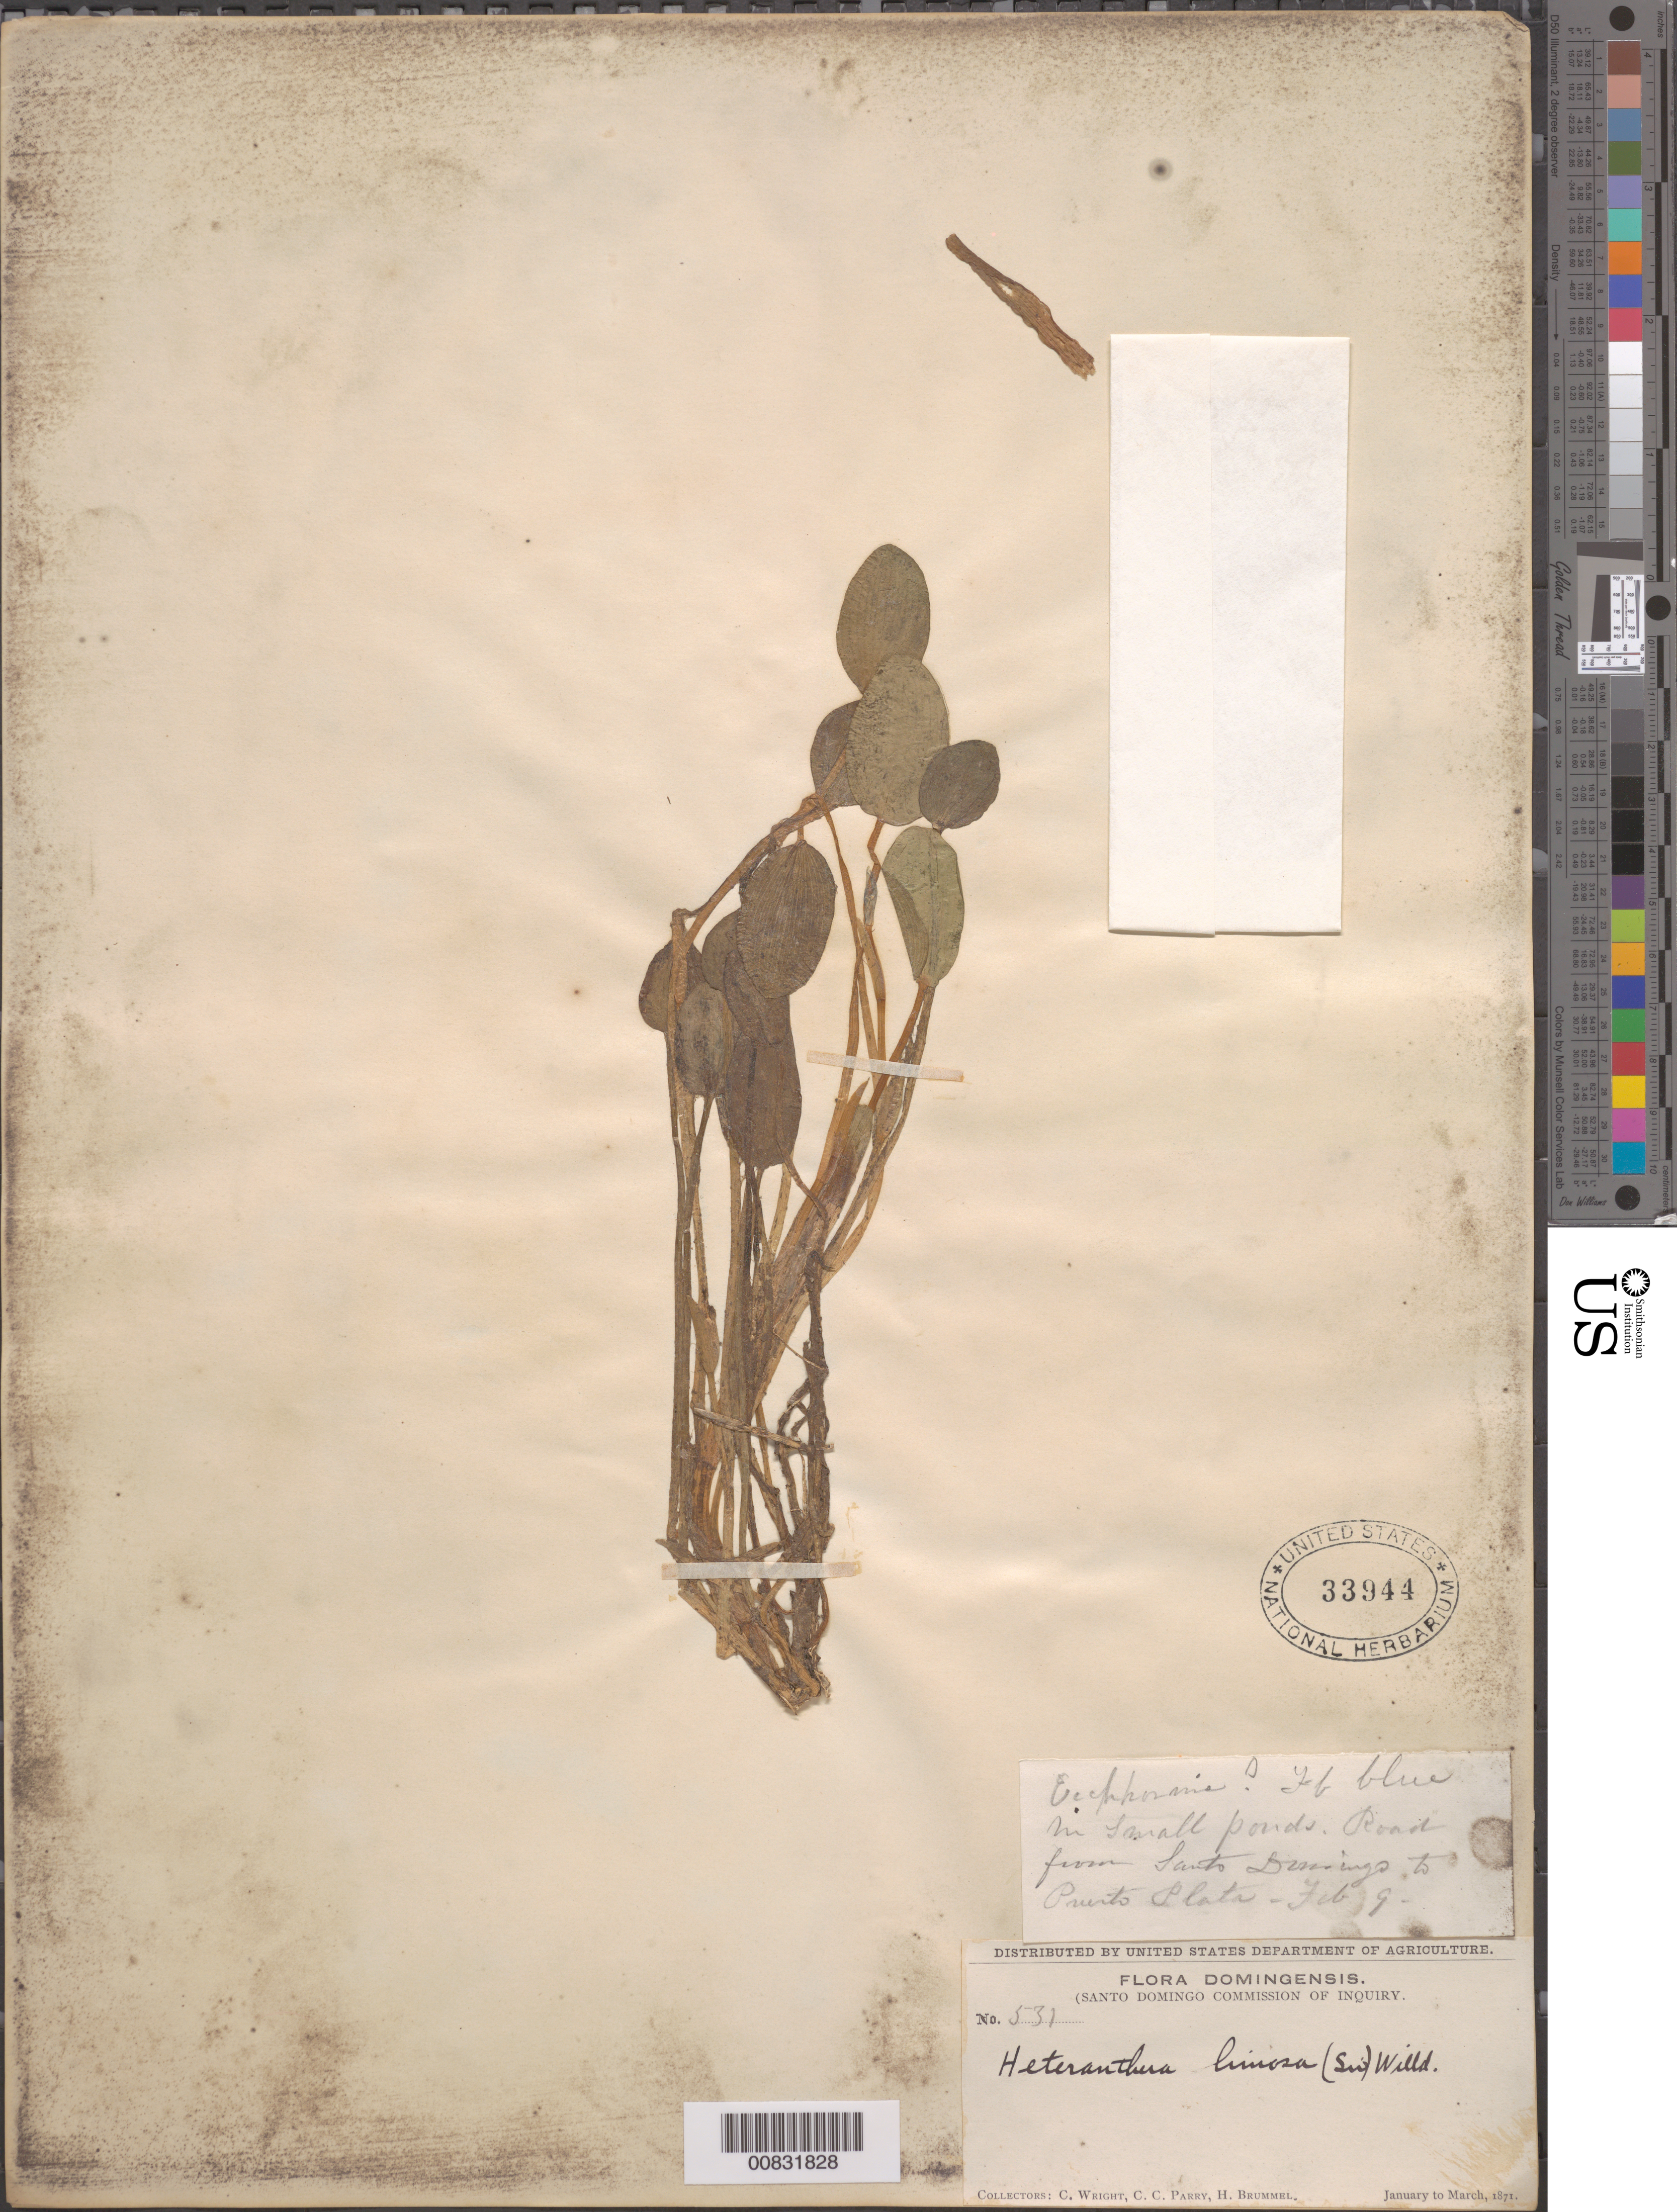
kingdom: Plantae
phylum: Tracheophyta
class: Liliopsida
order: Commelinales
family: Pontederiaceae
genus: Heteranthera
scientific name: Heteranthera limosa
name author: (Sw.) Willd.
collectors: C. Wright, C. C. Parry & H. Brummel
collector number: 531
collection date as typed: Jan 1871 to -- Mar 1871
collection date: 1871-01/1871-03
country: Dominican Republic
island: Hispaniola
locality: Road from Santo Domingo to Puerto Plata.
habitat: In small ponds.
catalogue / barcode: US 33944